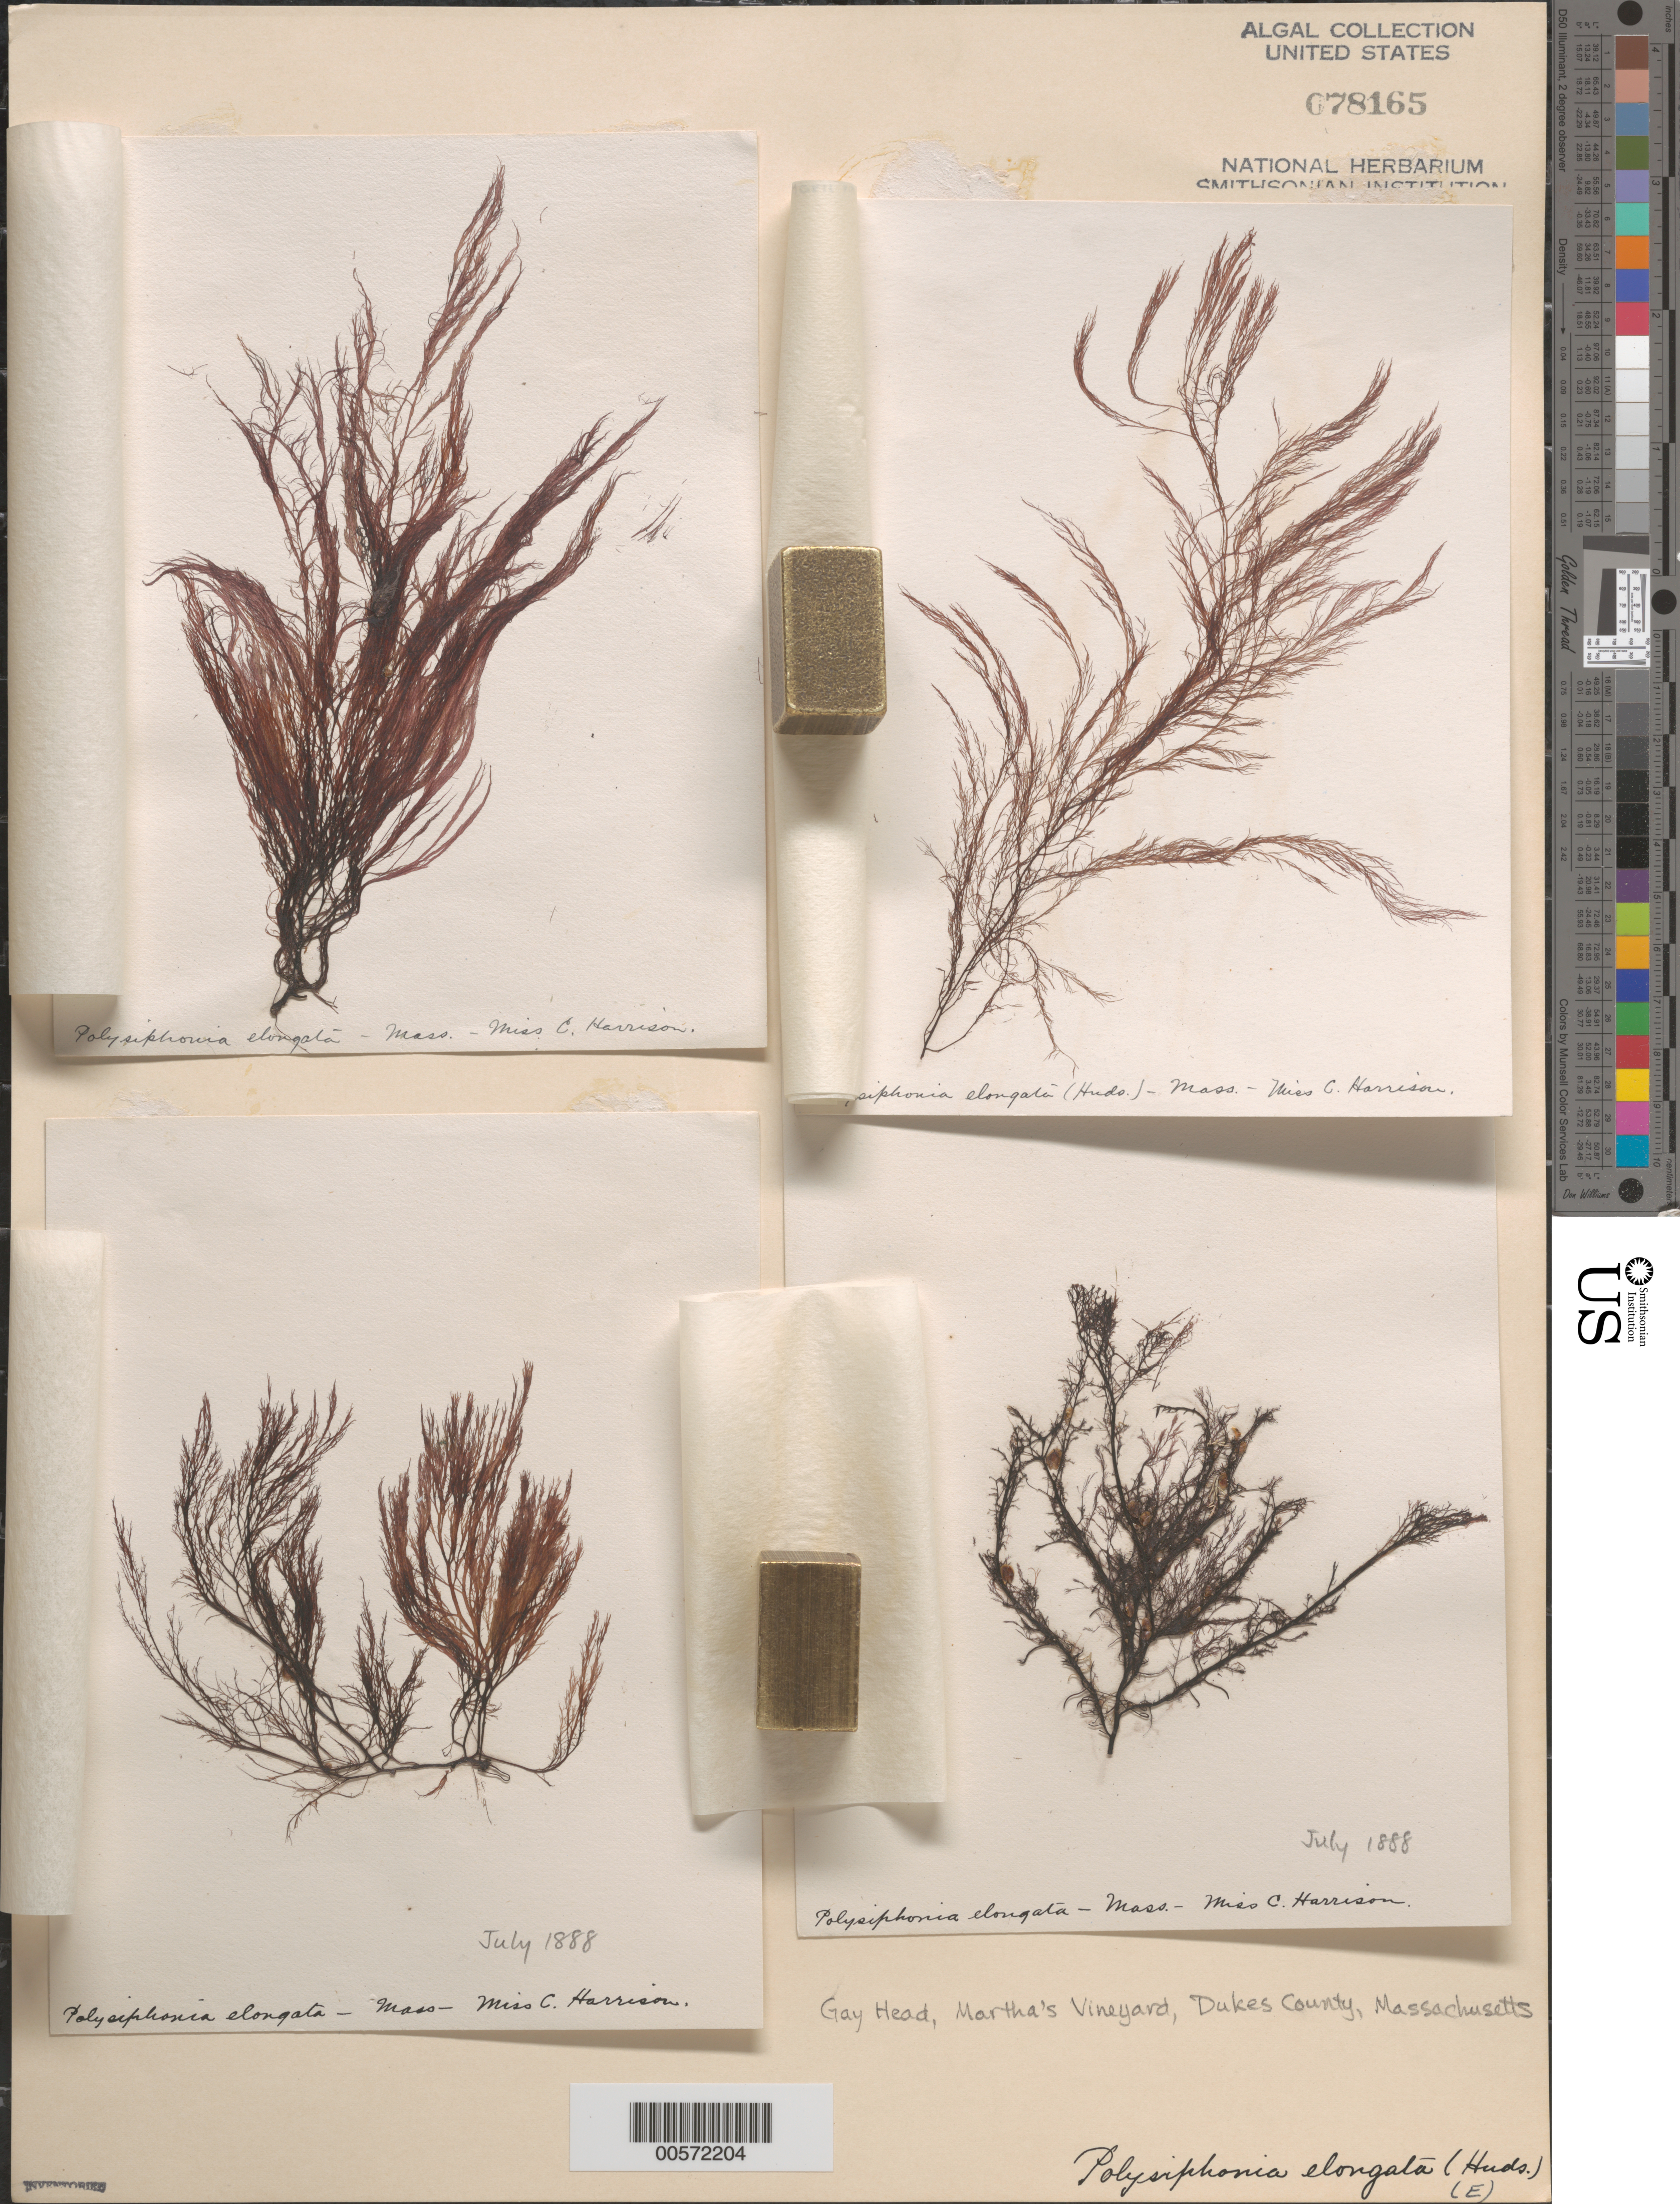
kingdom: Plantae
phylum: Rhodophyta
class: Florideophyceae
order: Ceramiales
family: Rhodomelaceae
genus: Carradoriella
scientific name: Carradoriella elongata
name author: (Hudson) Savoie & G.W. Saunders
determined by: Algae name updating Project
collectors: C. Harrison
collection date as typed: Jul 1888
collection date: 1888-07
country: United States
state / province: Massachusetts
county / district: Dukes County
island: Martha's Vineyard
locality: Gay Head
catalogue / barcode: US 78165